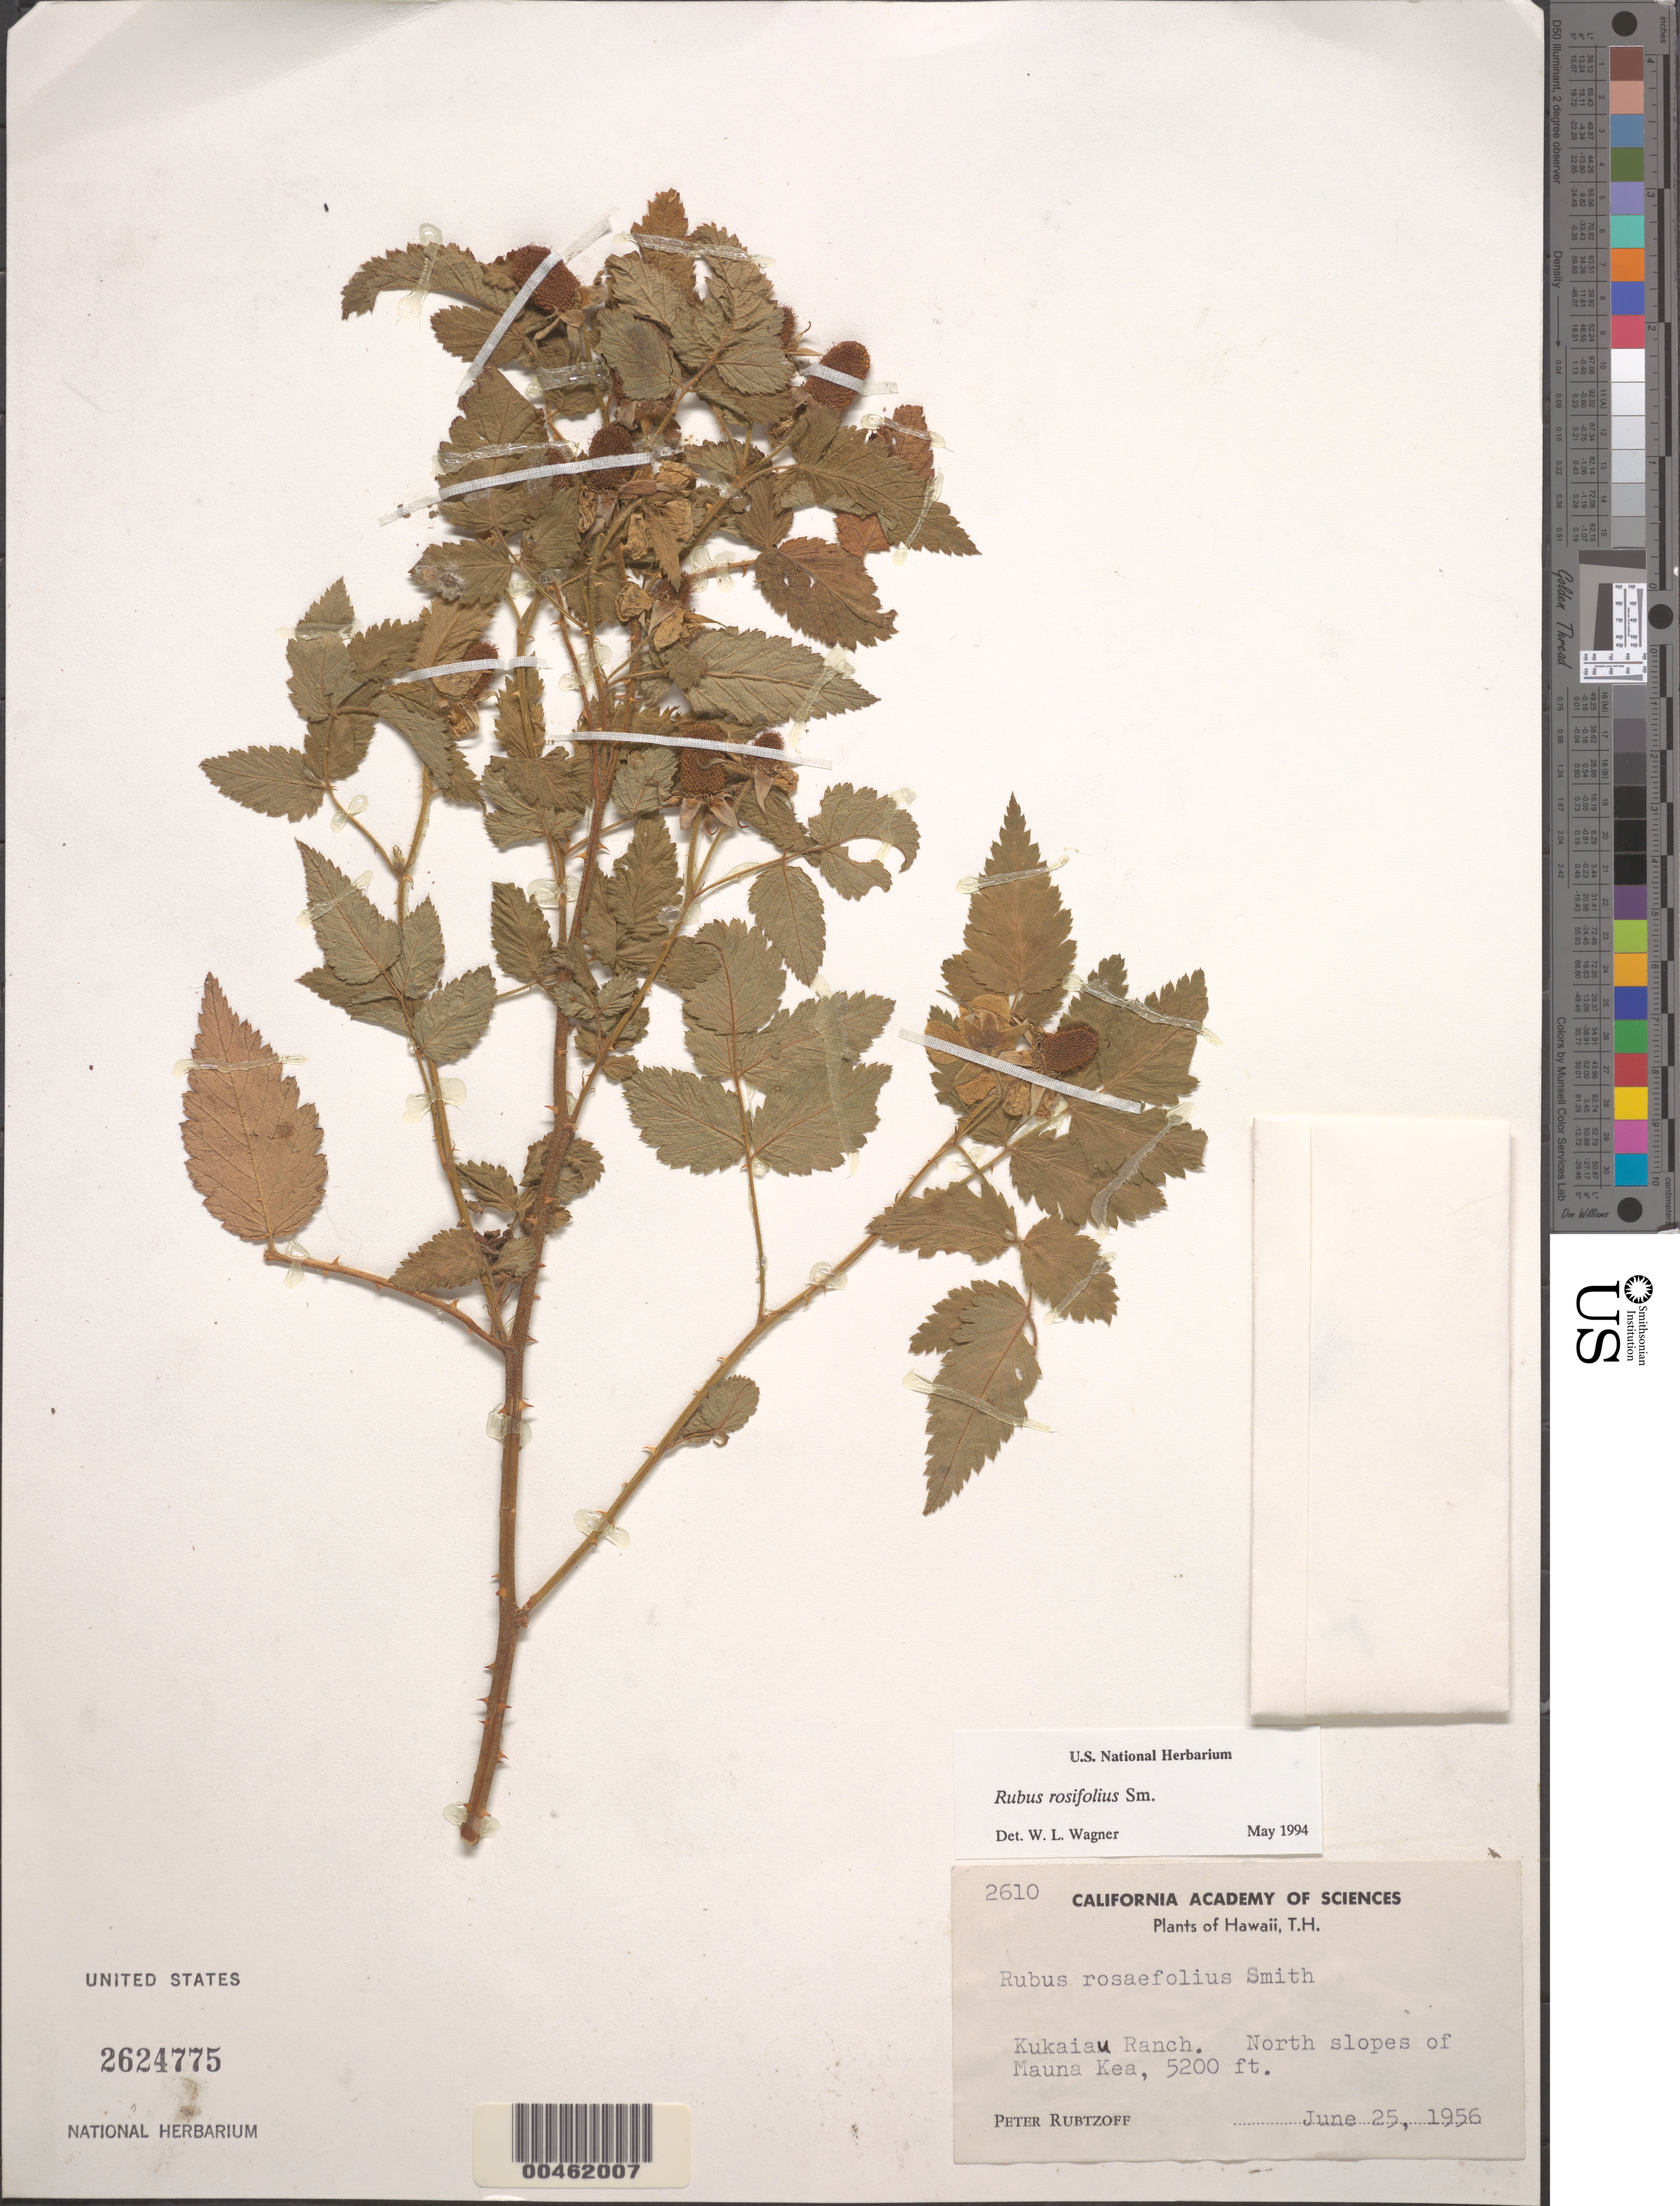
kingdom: Plantae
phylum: Tracheophyta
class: Magnoliopsida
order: Rosales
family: Rosaceae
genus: Rubus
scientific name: Rubus rosifolius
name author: Sm.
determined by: Wagner, W. L., (BOT), Smithsonian Institution - National Museum of Natural History (UNITED STATES)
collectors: P. Rubtzoff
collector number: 2610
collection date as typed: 25 Jun 1956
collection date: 1956-06-25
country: United States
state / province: Hawaii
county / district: Hawaii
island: Hawaii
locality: Kukaiau Ranch, N slopes of Mauna Kea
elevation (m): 1585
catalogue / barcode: US 2624775